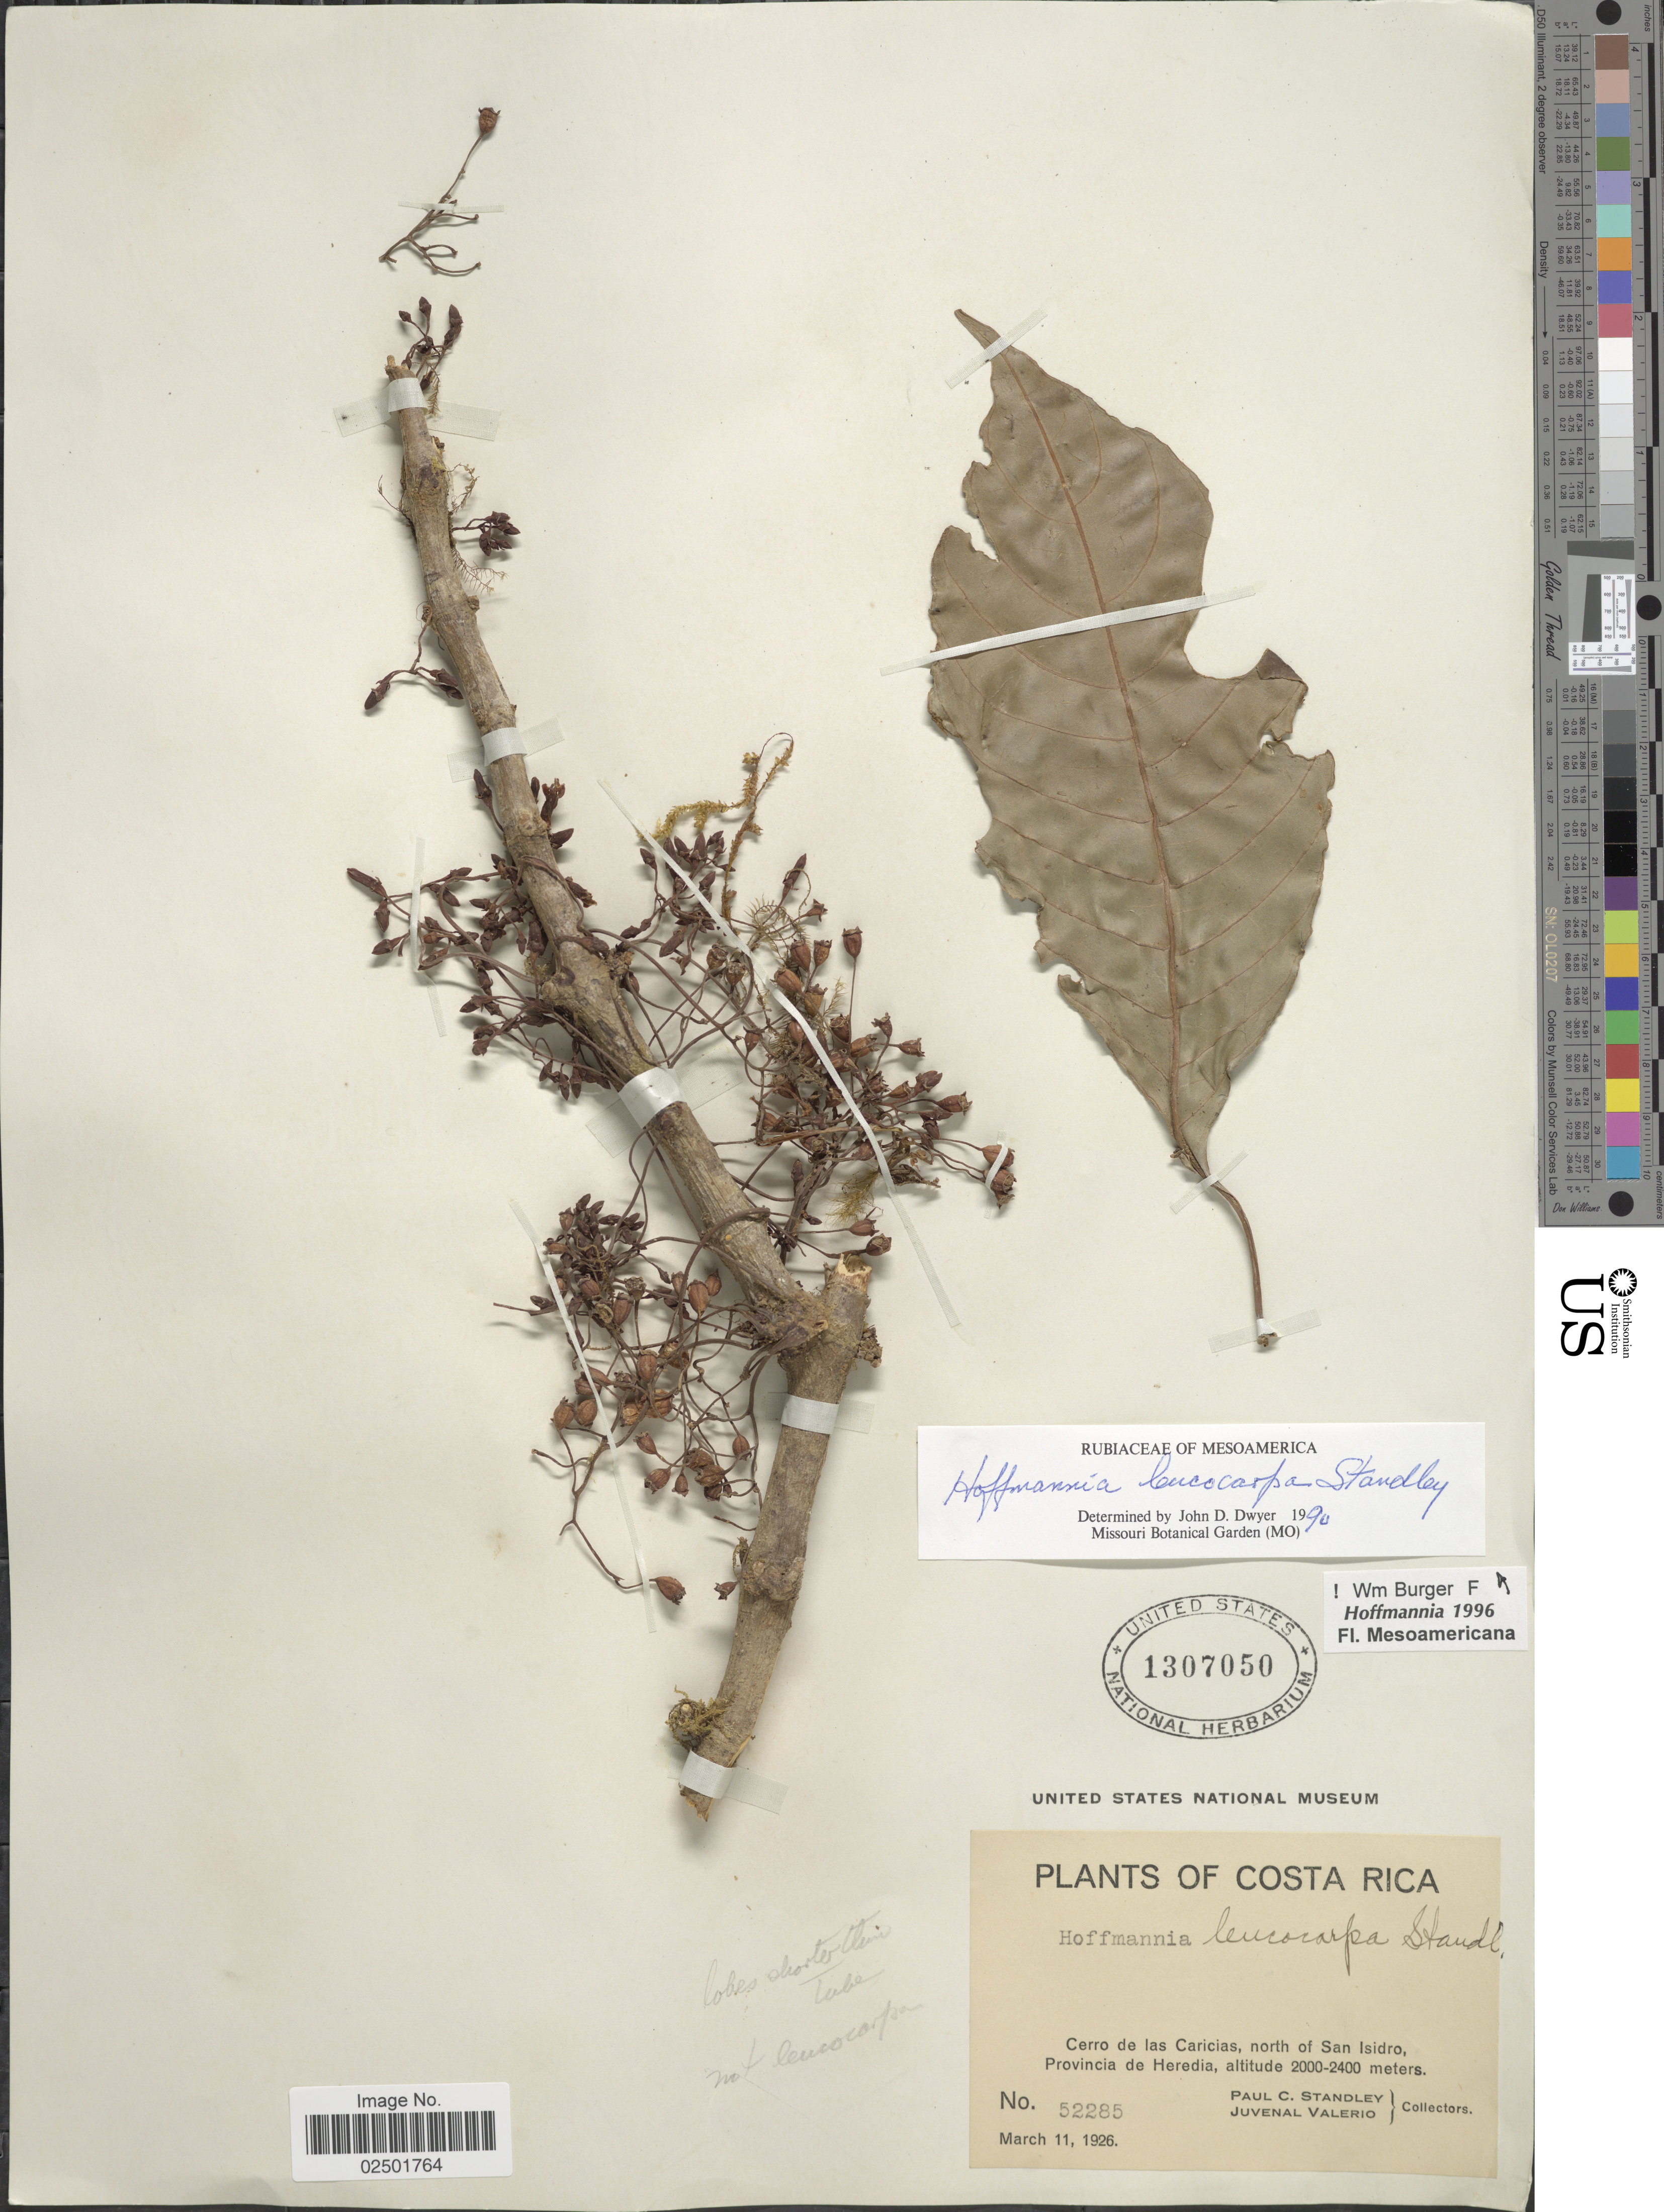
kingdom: Plantae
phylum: Tracheophyta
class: Magnoliopsida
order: Gentianales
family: Rubiaceae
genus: Hoffmannia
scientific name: Hoffmannia leucocarpa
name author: Standl.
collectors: P. C. Standley & J. Valerio R.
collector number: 52285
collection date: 1926-03-11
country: Costa Rica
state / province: Heredia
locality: Cerro de las Caricias, north of San Isidro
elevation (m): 2000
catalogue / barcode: US 1307050